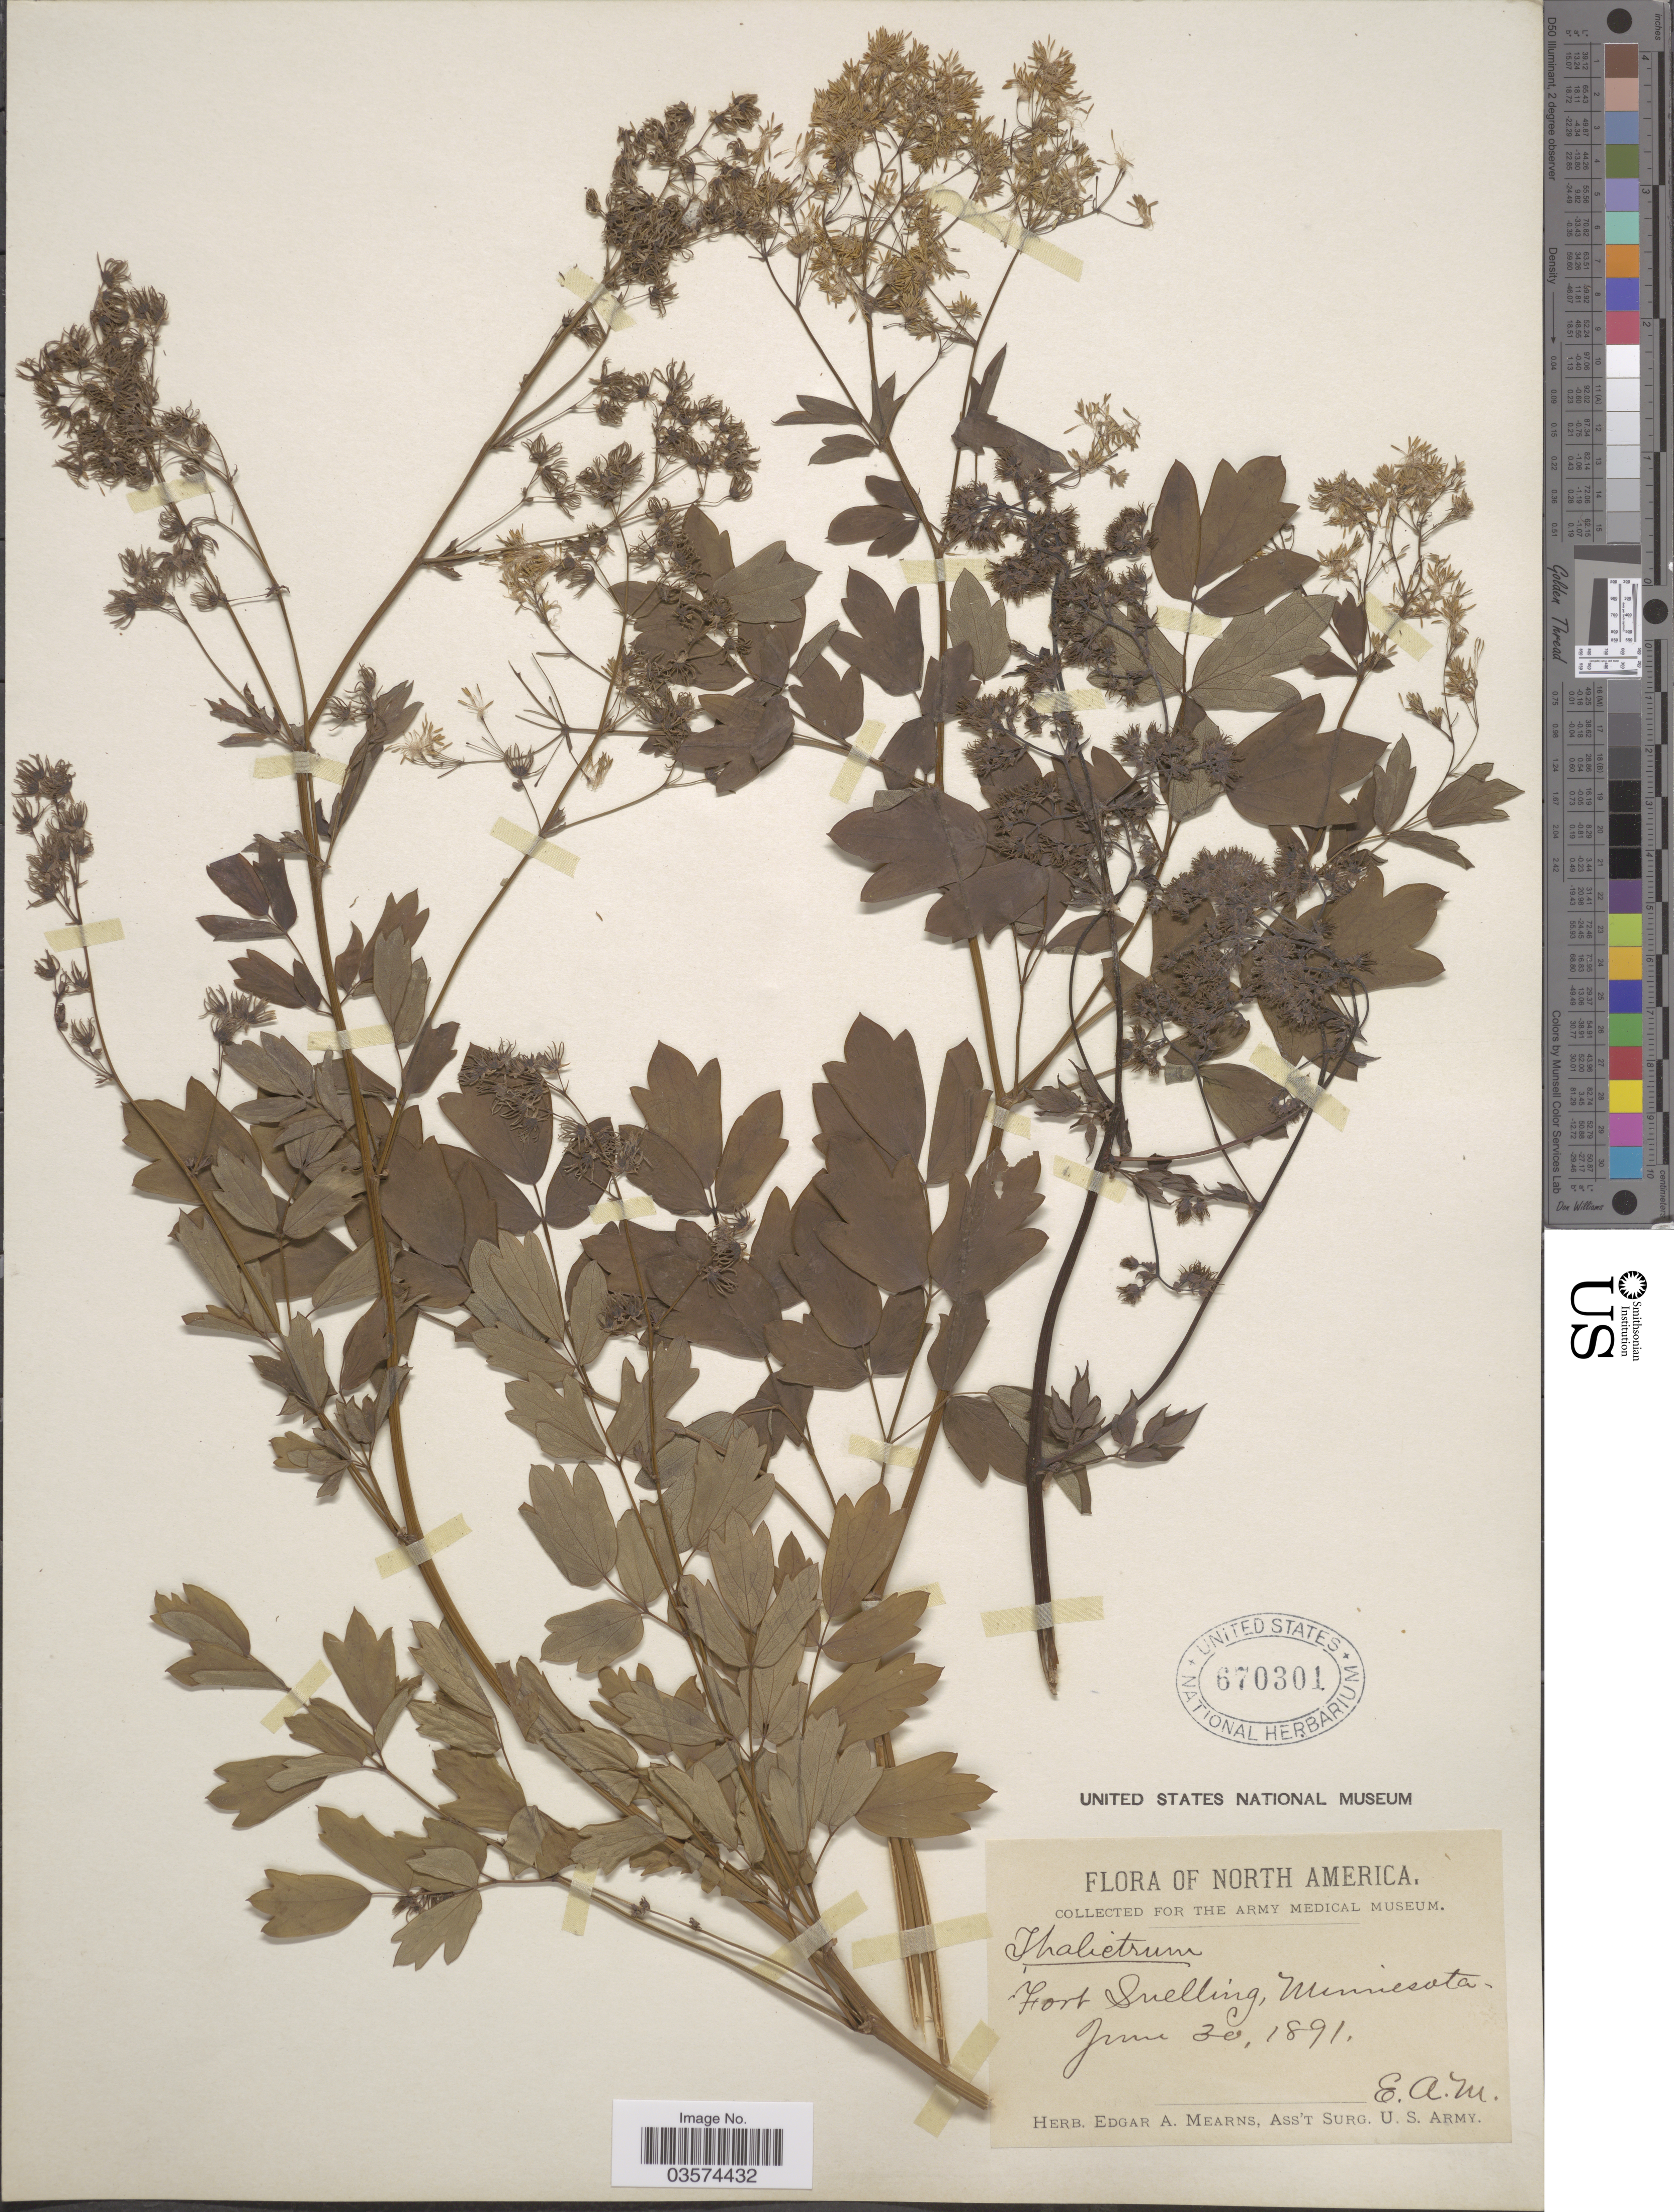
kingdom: Plantae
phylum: Tracheophyta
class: Magnoliopsida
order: Ranunculales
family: Ranunculaceae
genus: Thalictrum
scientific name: Thalictrum dasycarpum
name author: Fisch. & Avé-Lall.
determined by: Strong, Mark T., (BOT), Smithsonian Institution - National Museum of Natural History (UNITED STATES)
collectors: E. A. Mearns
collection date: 1891-06-30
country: United States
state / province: Minnesota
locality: Fort Snelling.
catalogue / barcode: US 670301